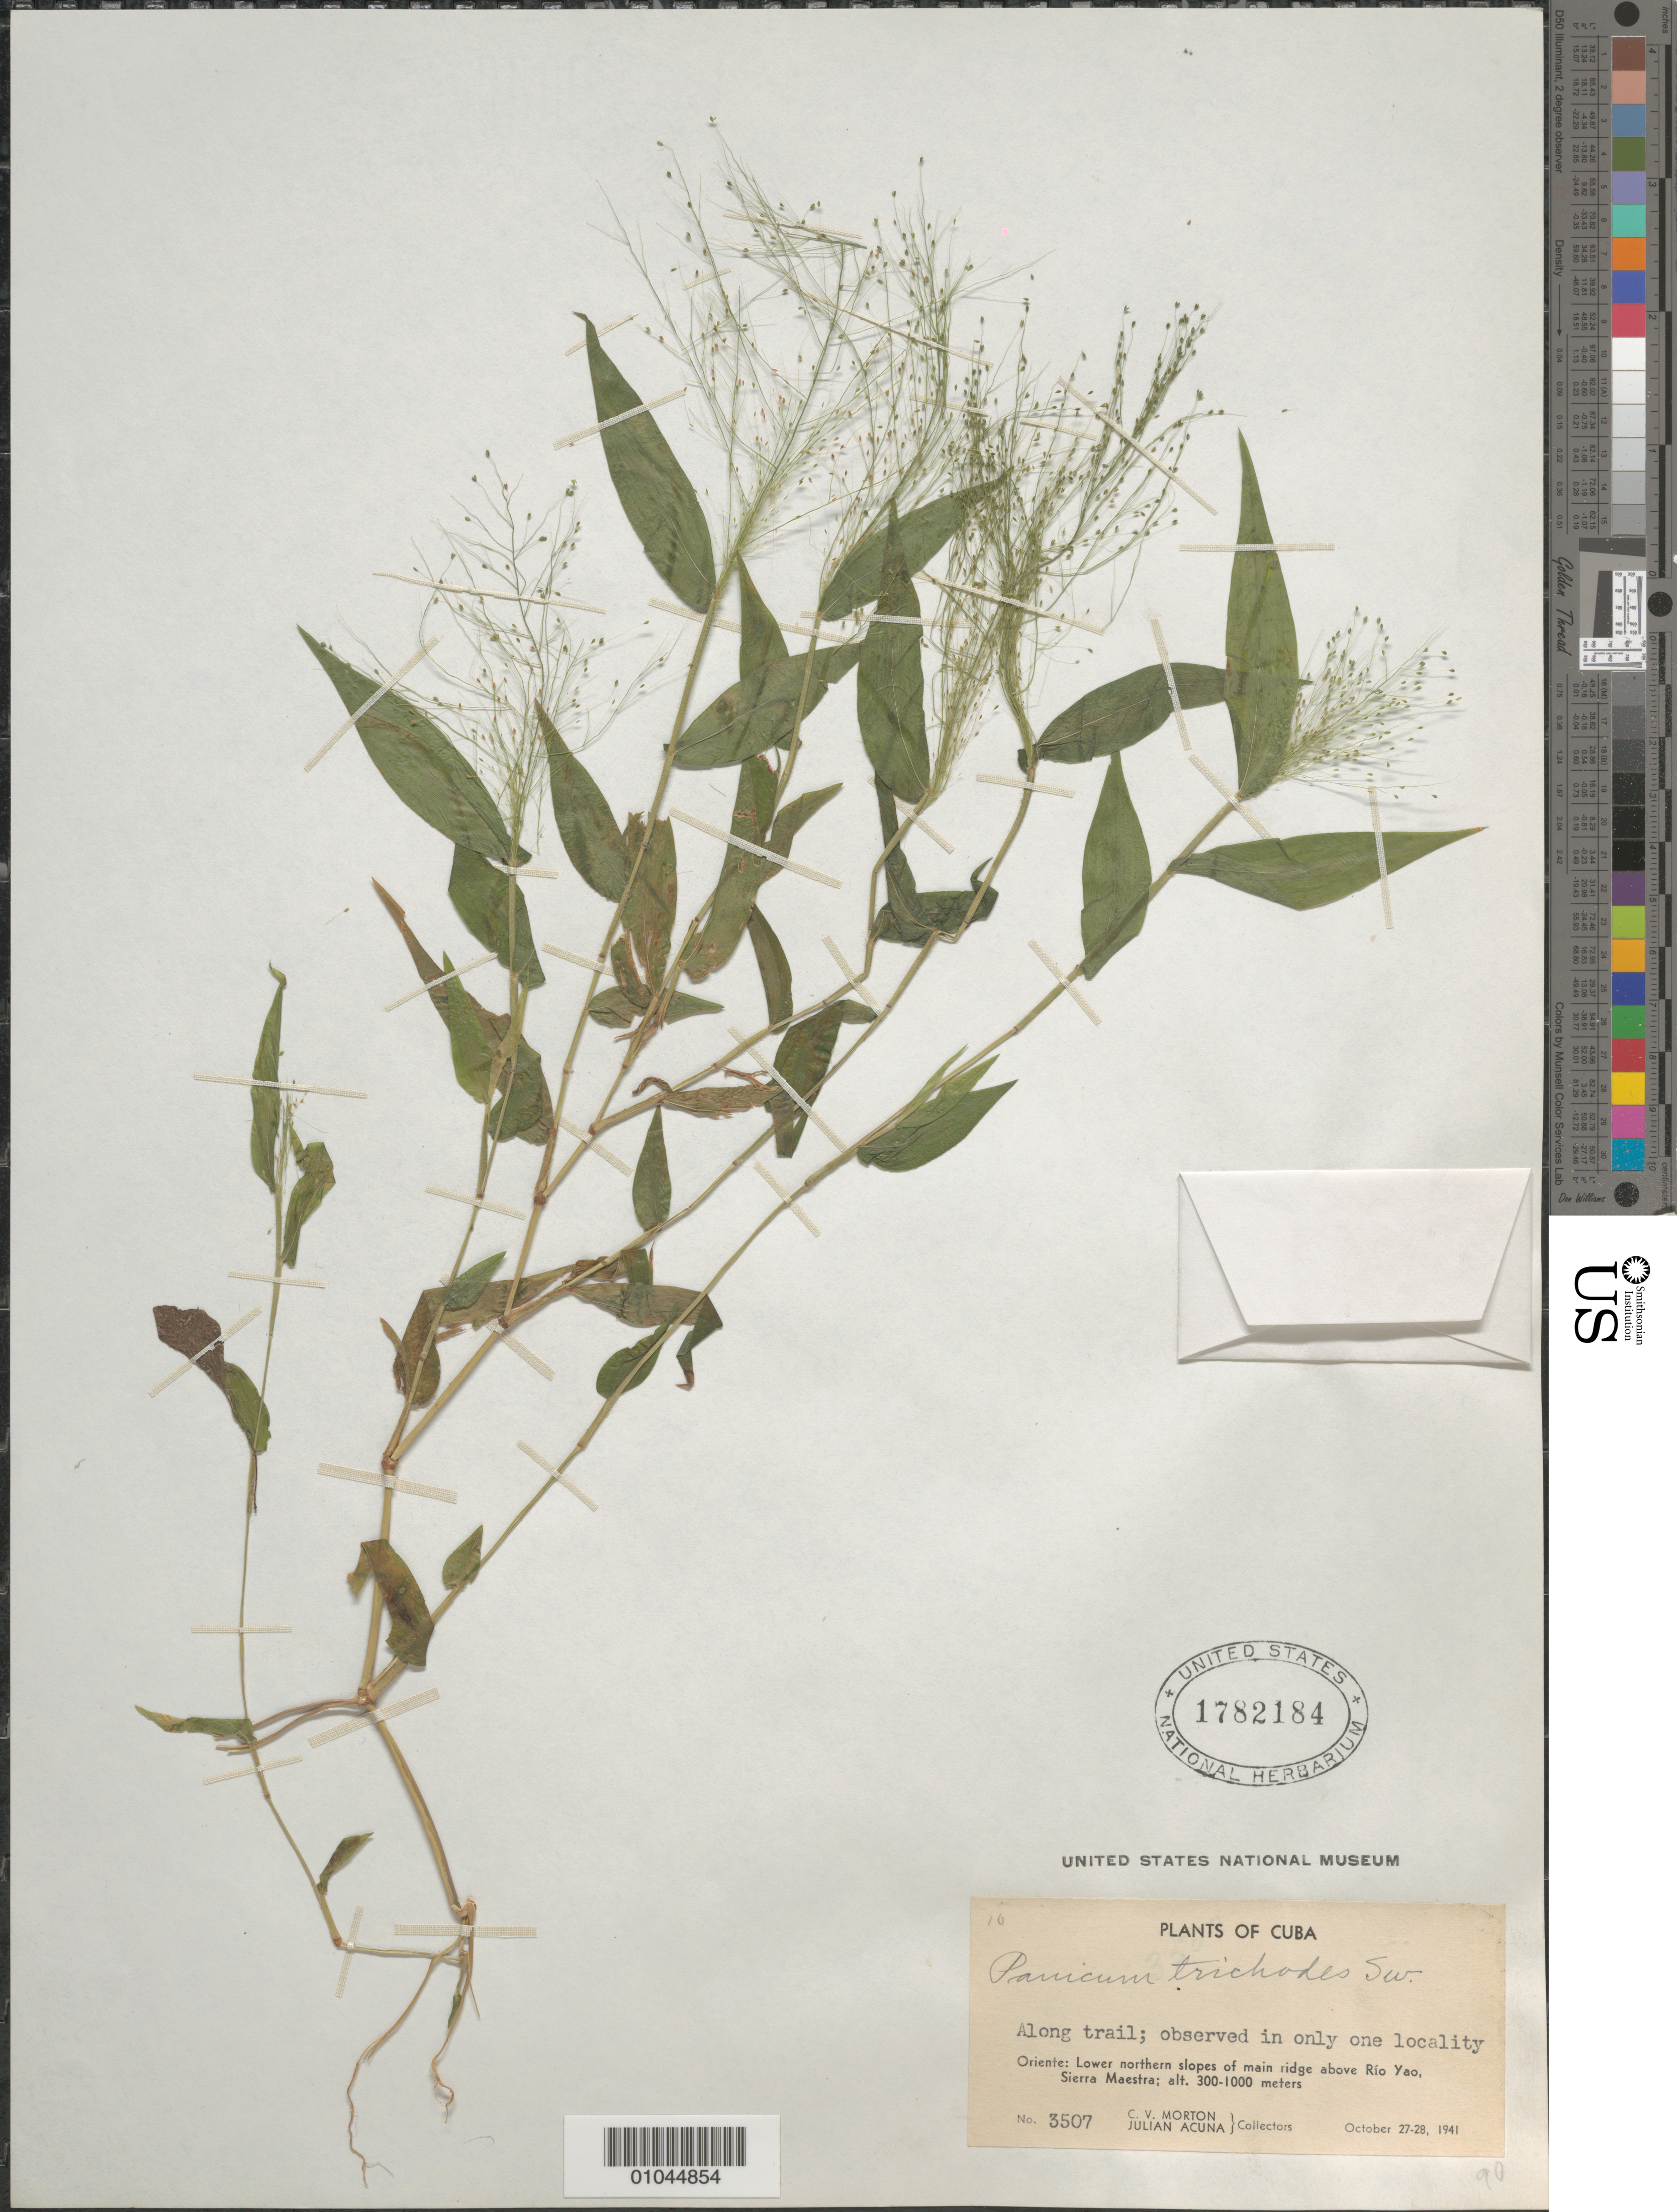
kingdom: Plantae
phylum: Tracheophyta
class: Liliopsida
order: Poales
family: Poaceae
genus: Panicum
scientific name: Panicum trichoides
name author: Sw.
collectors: C. V. Morton & J. Acuña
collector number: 3507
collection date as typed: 27 Oct 1941 to 28 Oct 1941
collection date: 1941-10-27/1941-10-28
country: Cuba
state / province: Oriente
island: Cuba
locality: Lower northern slopes of main ridge above Rio Yao, Sierra Maestra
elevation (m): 300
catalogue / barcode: US 1782184